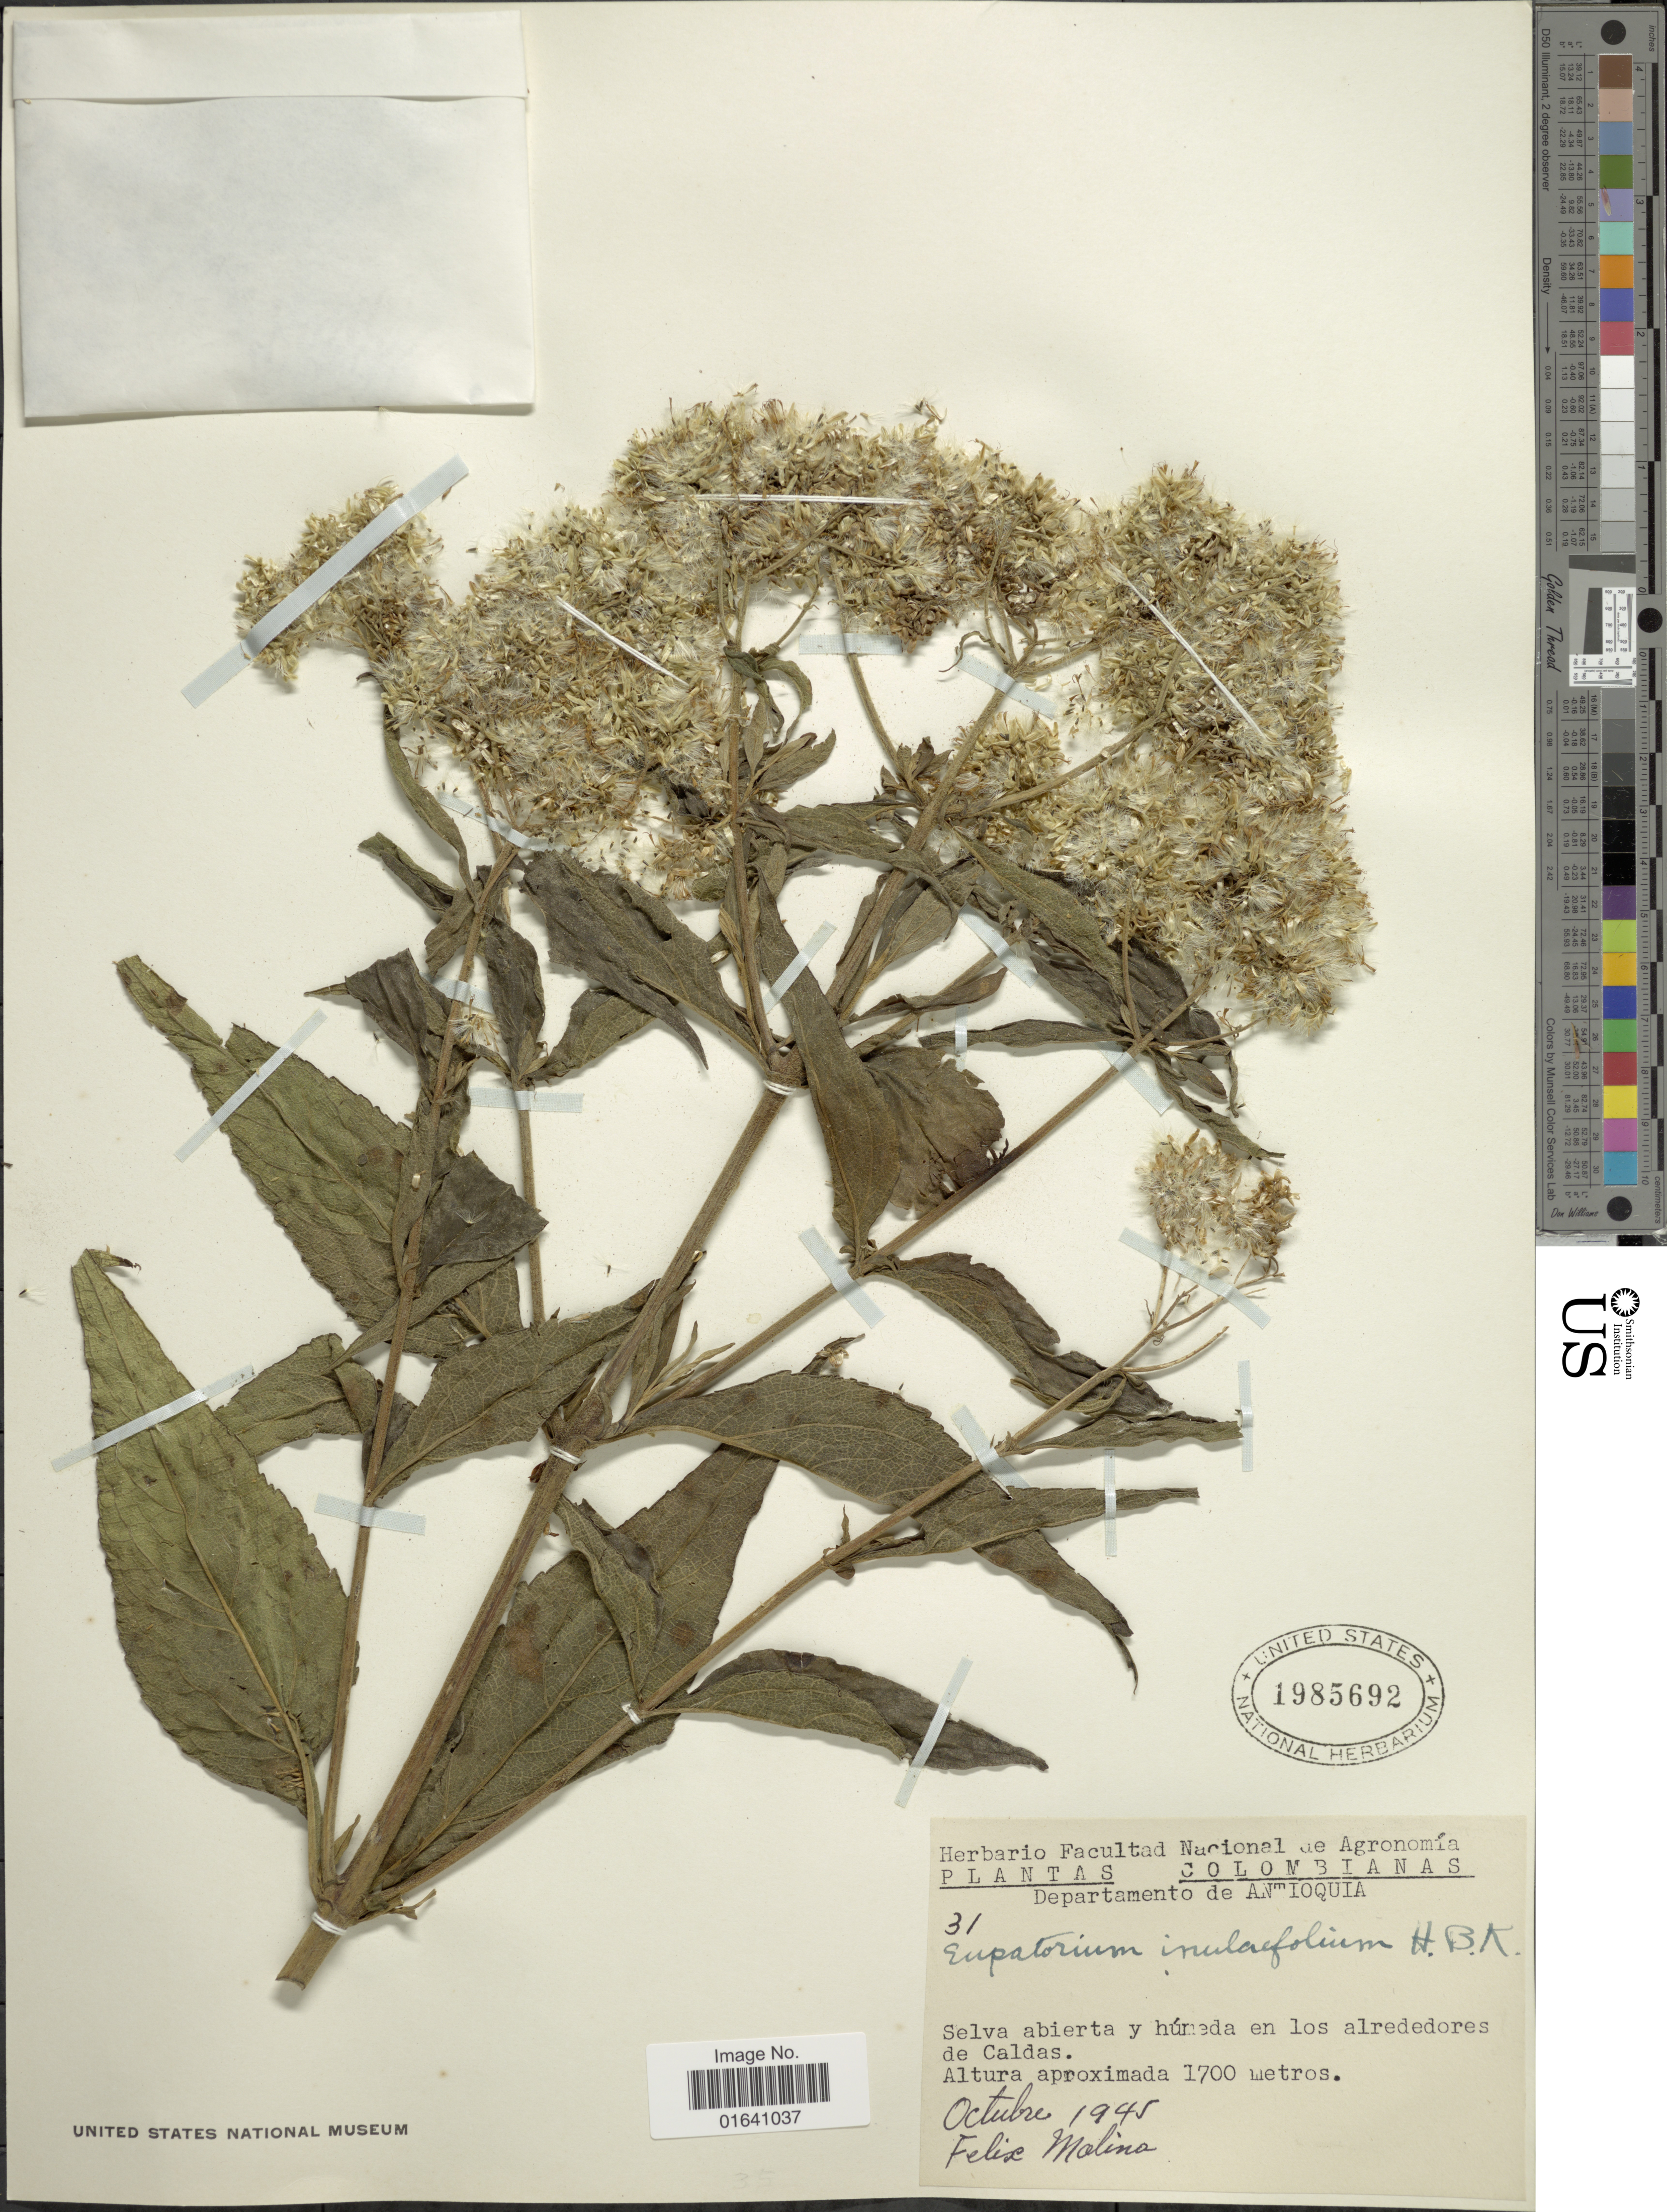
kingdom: Plantae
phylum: Tracheophyta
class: Magnoliopsida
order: Asterales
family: Asteraceae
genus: Austroeupatorium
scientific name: Austroeupatorium inulaefolium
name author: (Kunth) R.M. King & H. Rob.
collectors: F. Molina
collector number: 31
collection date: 1945-10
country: Colombia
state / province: Antioquia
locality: Departamento de Antioquia, Selva abierta y húmeda en los alrededores de Caldas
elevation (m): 1700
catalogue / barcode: US 1985692